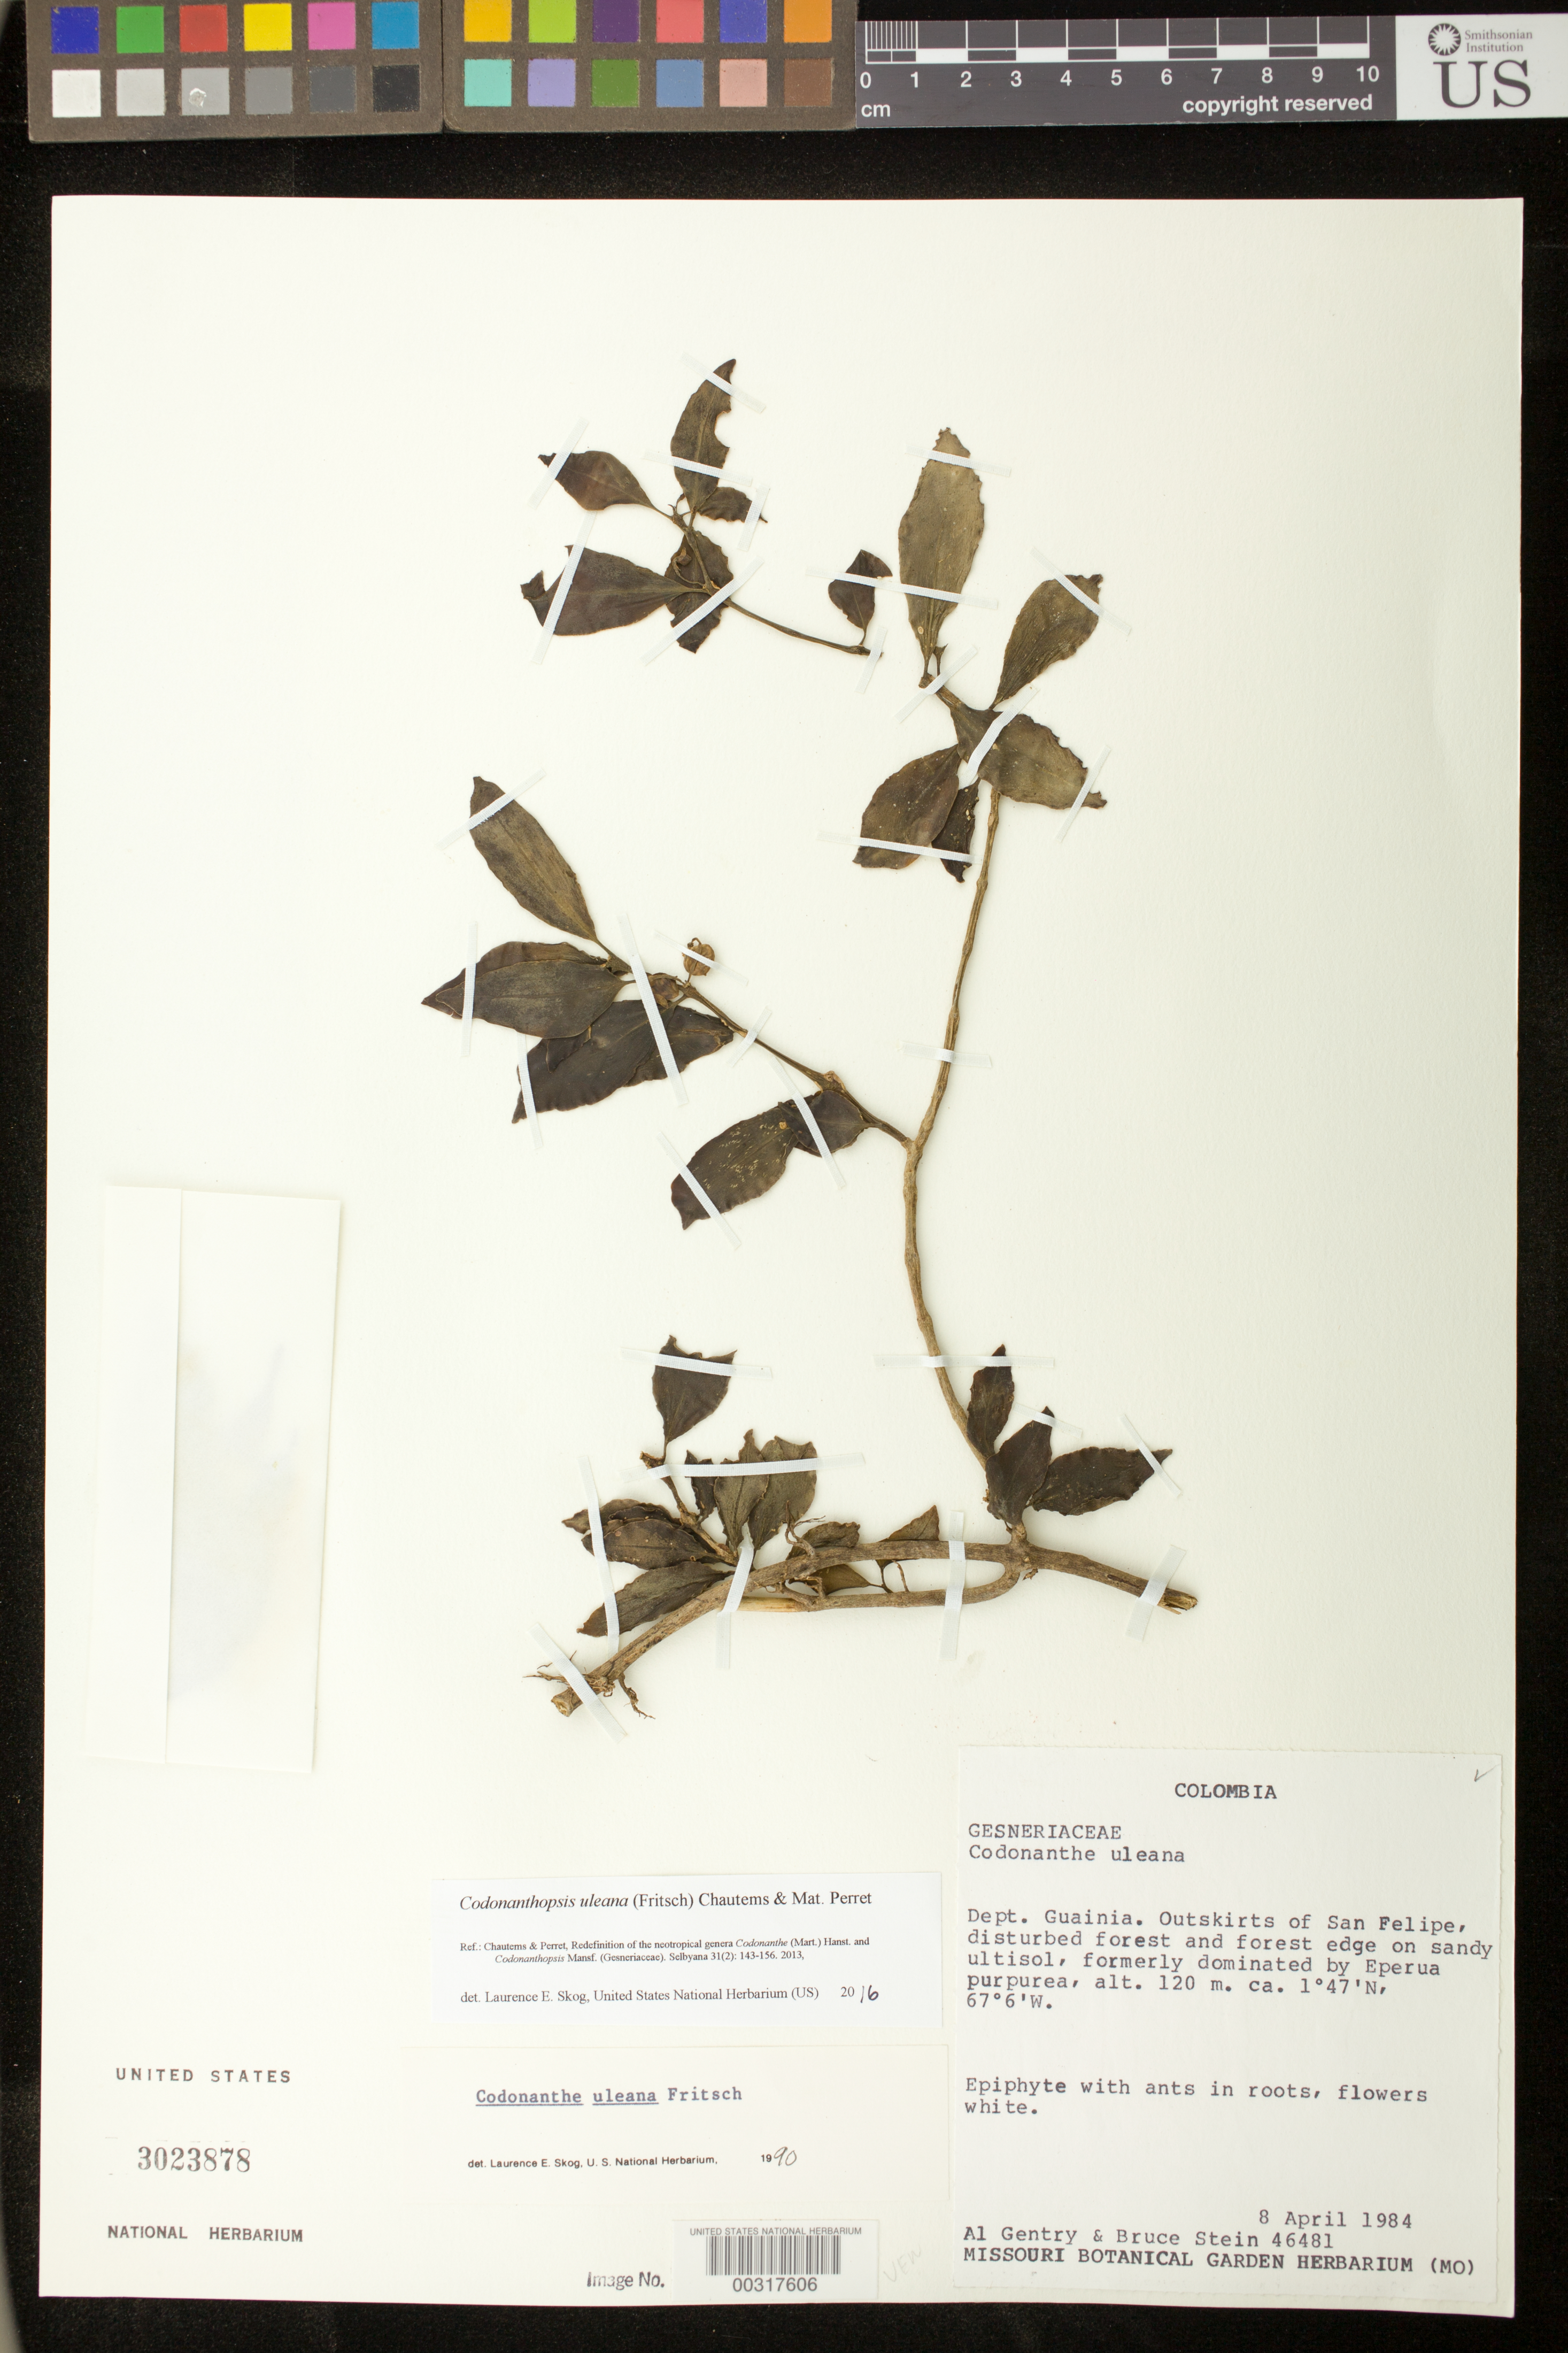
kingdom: Plantae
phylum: Tracheophyta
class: Magnoliopsida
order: Lamiales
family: Gesneriaceae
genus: Codonanthopsis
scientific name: Codonanthopsis uleana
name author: (Fritsch) Chautems & Mat.Perret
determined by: Skog, Laurence E.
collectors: A. H. Gentry & B. A. Stein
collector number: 46481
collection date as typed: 08 Apr 1984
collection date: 1984-04-08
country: Colombia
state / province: Vaupés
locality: Dept Guainia, outskirts of San Felipe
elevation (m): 120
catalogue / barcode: US 3023878